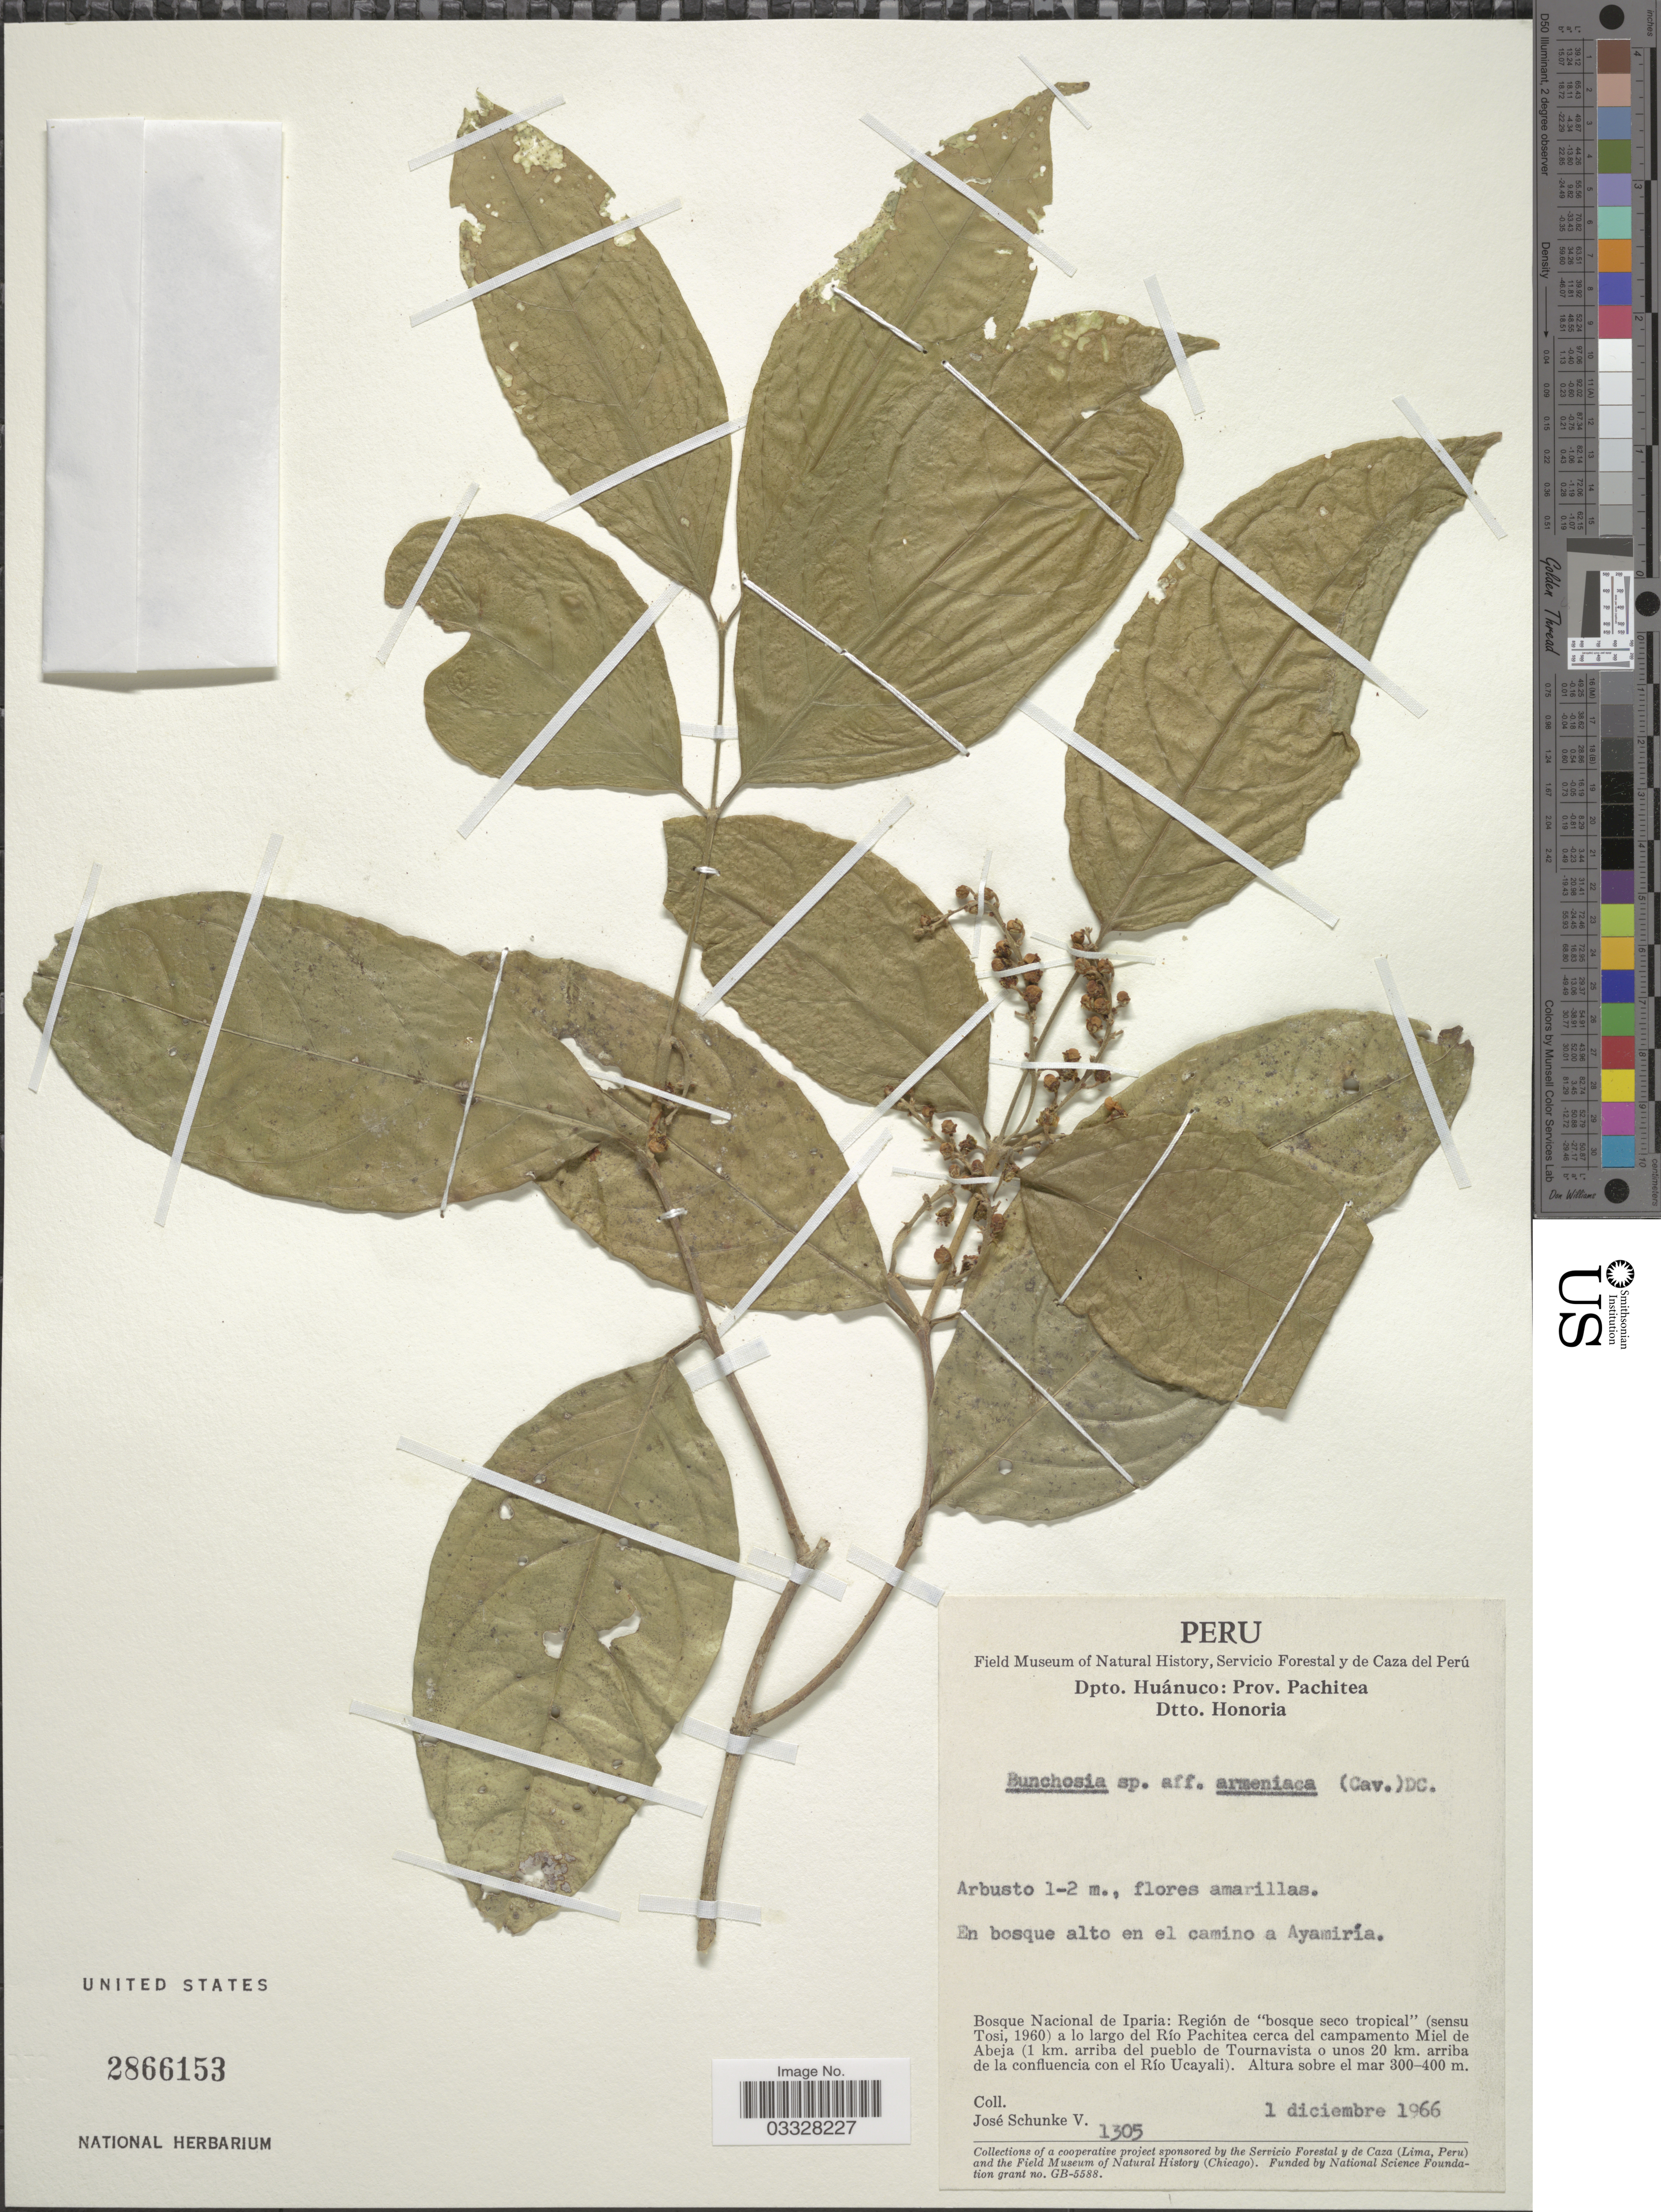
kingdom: Plantae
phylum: Tracheophyta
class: Magnoliopsida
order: Malpighiales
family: Malpighiaceae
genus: Bunchosia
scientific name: Bunchosia armeniaca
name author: (Cav.) DC.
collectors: J. Schunke Vigo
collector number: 1305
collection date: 1966-12-01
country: Peru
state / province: Huánuco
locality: Dpto. Huánuco: Prov. Pachitea. Dtto. Honoria. En bosque alto en el camino a Ayamiria. Bosque Nacional de Iparia: Región de "bosque seco tropical" (sensu Tosi, 1960) a lo largo del Río Pachitea cerca del campamento Miel de Abeja (1 km. arriba del pueblo de Tournavista o unos 20 km. arriba de la confluencia con el Río Ucayali).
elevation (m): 300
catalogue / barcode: US 2866153